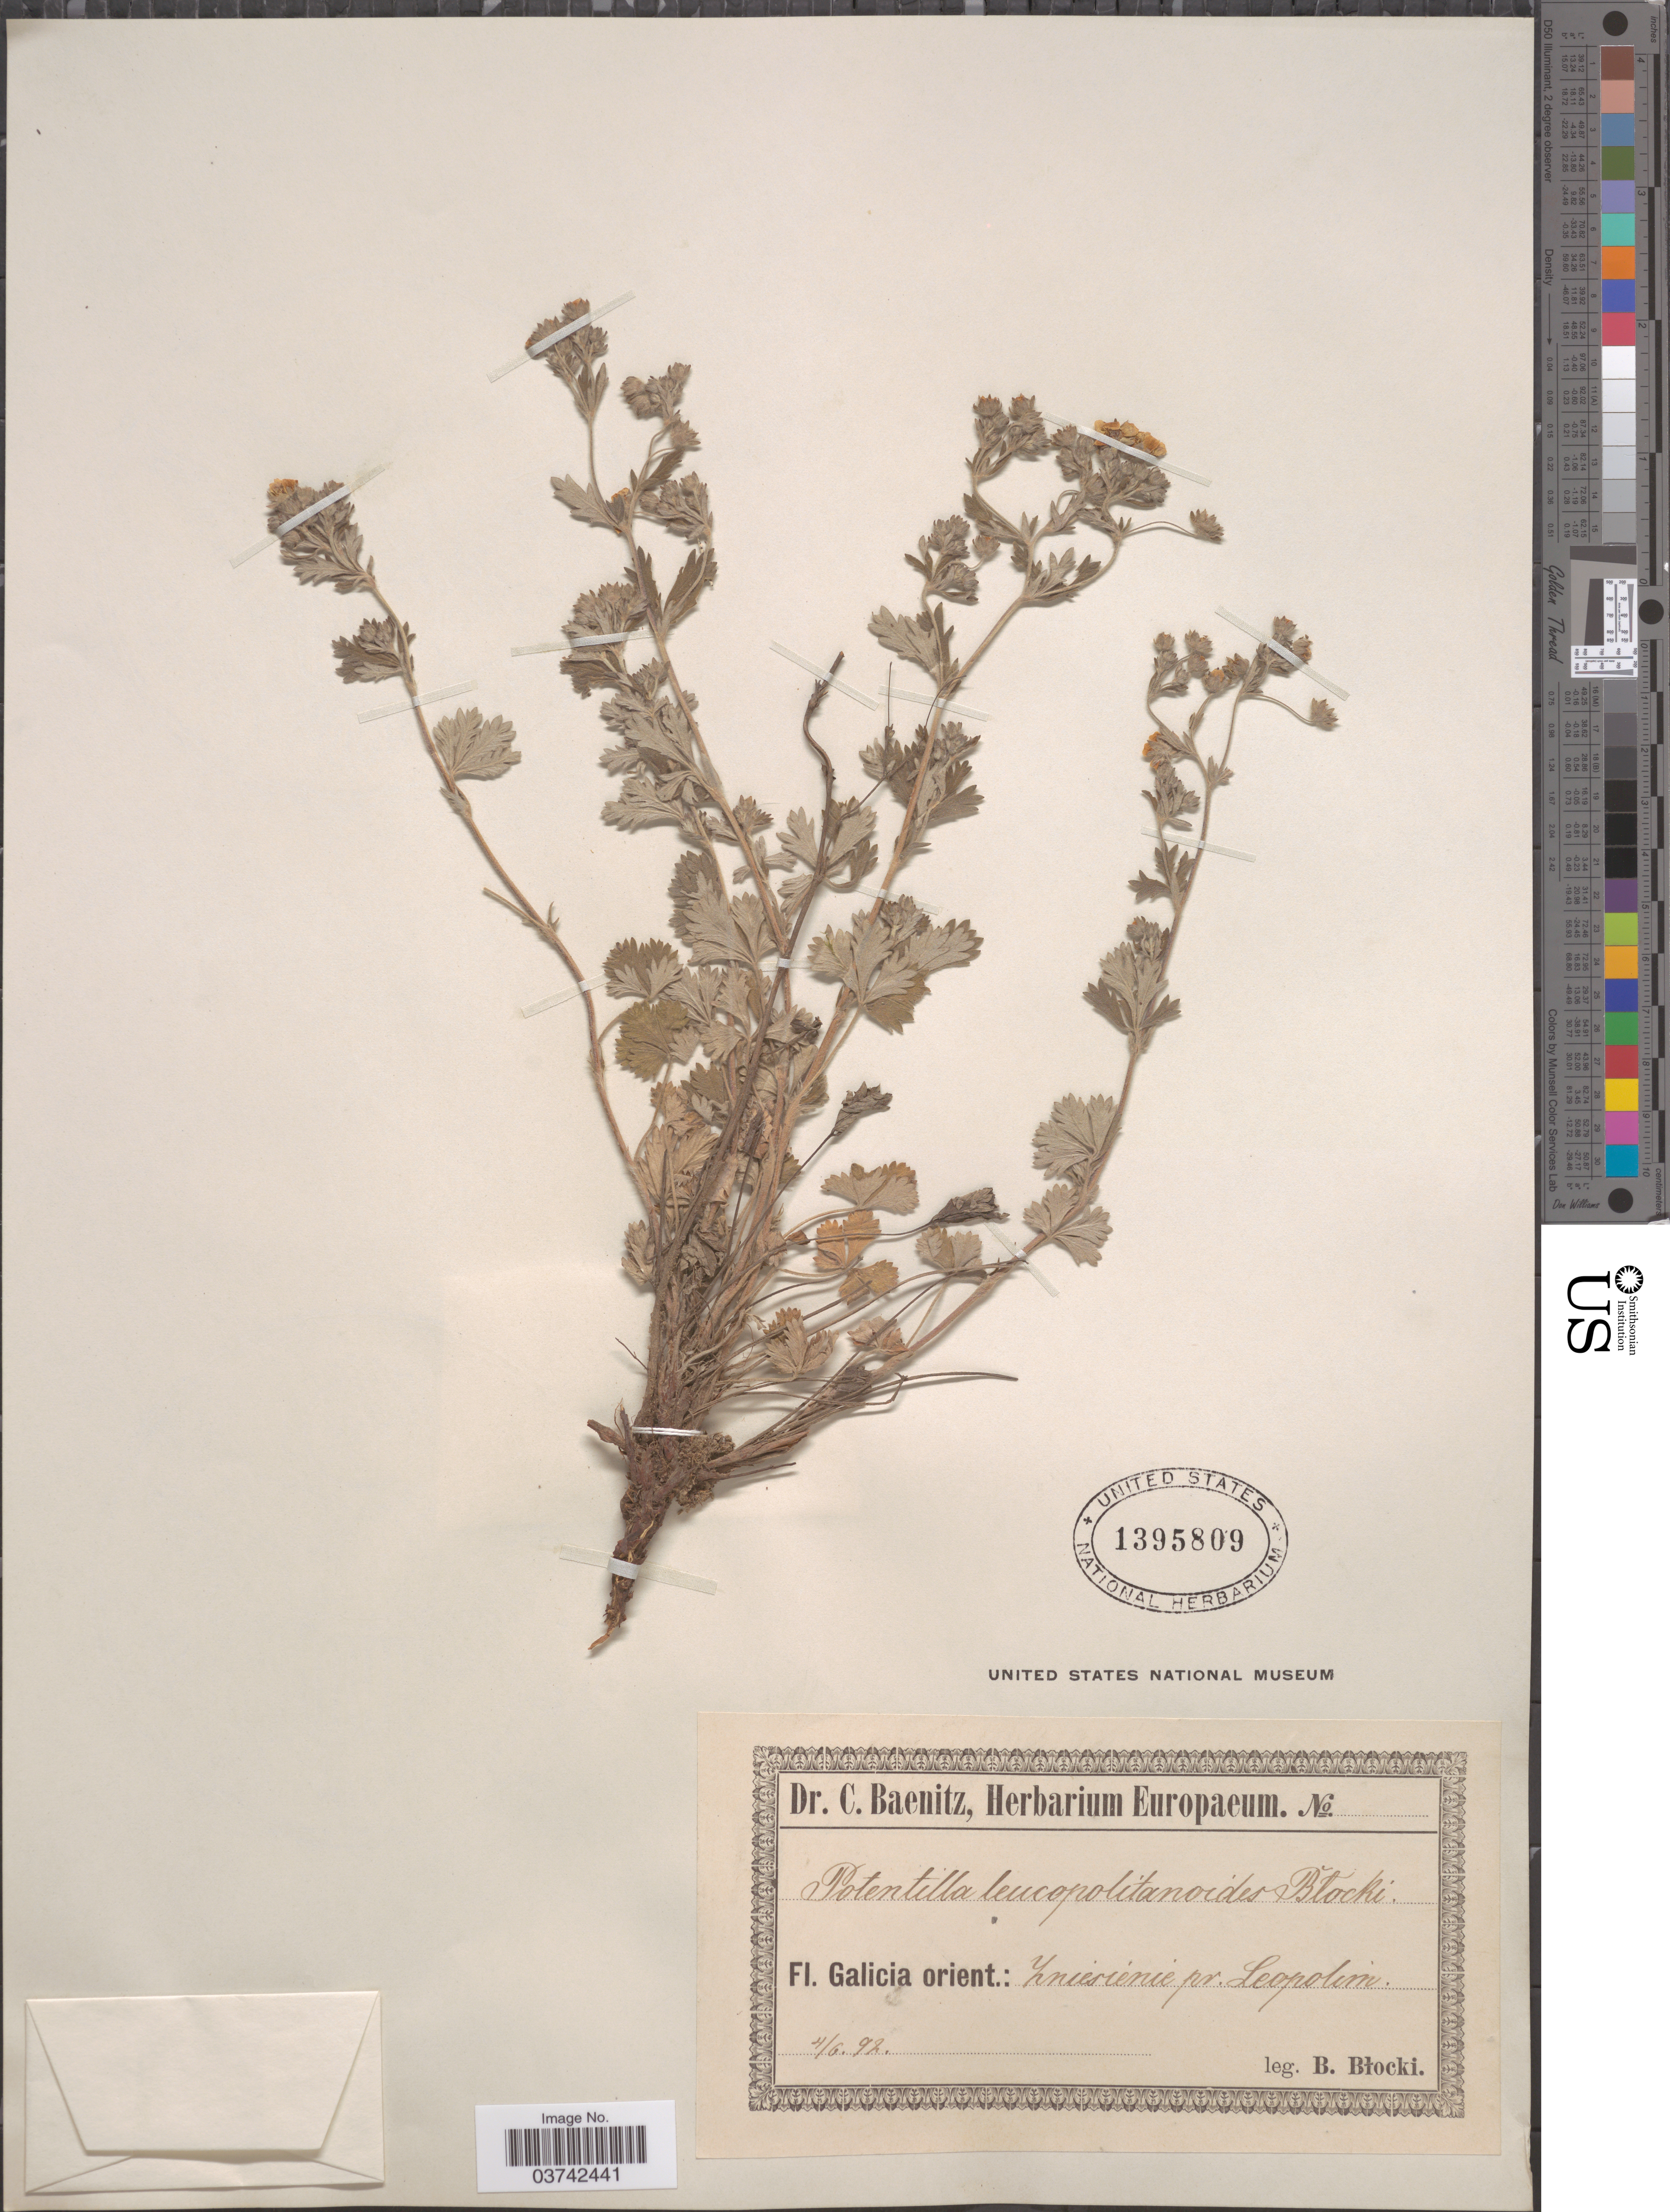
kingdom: Plantae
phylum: Tracheophyta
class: Magnoliopsida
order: Rosales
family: Rosaceae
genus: Potentilla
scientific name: Potentilla leucopolitanoides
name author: Blocki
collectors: B. Blocki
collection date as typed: Transcribed d/m/y: 4/6/92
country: Ukraine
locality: Galicia orient.: Zniesienie pr. Leopolim.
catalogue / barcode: US 1395809